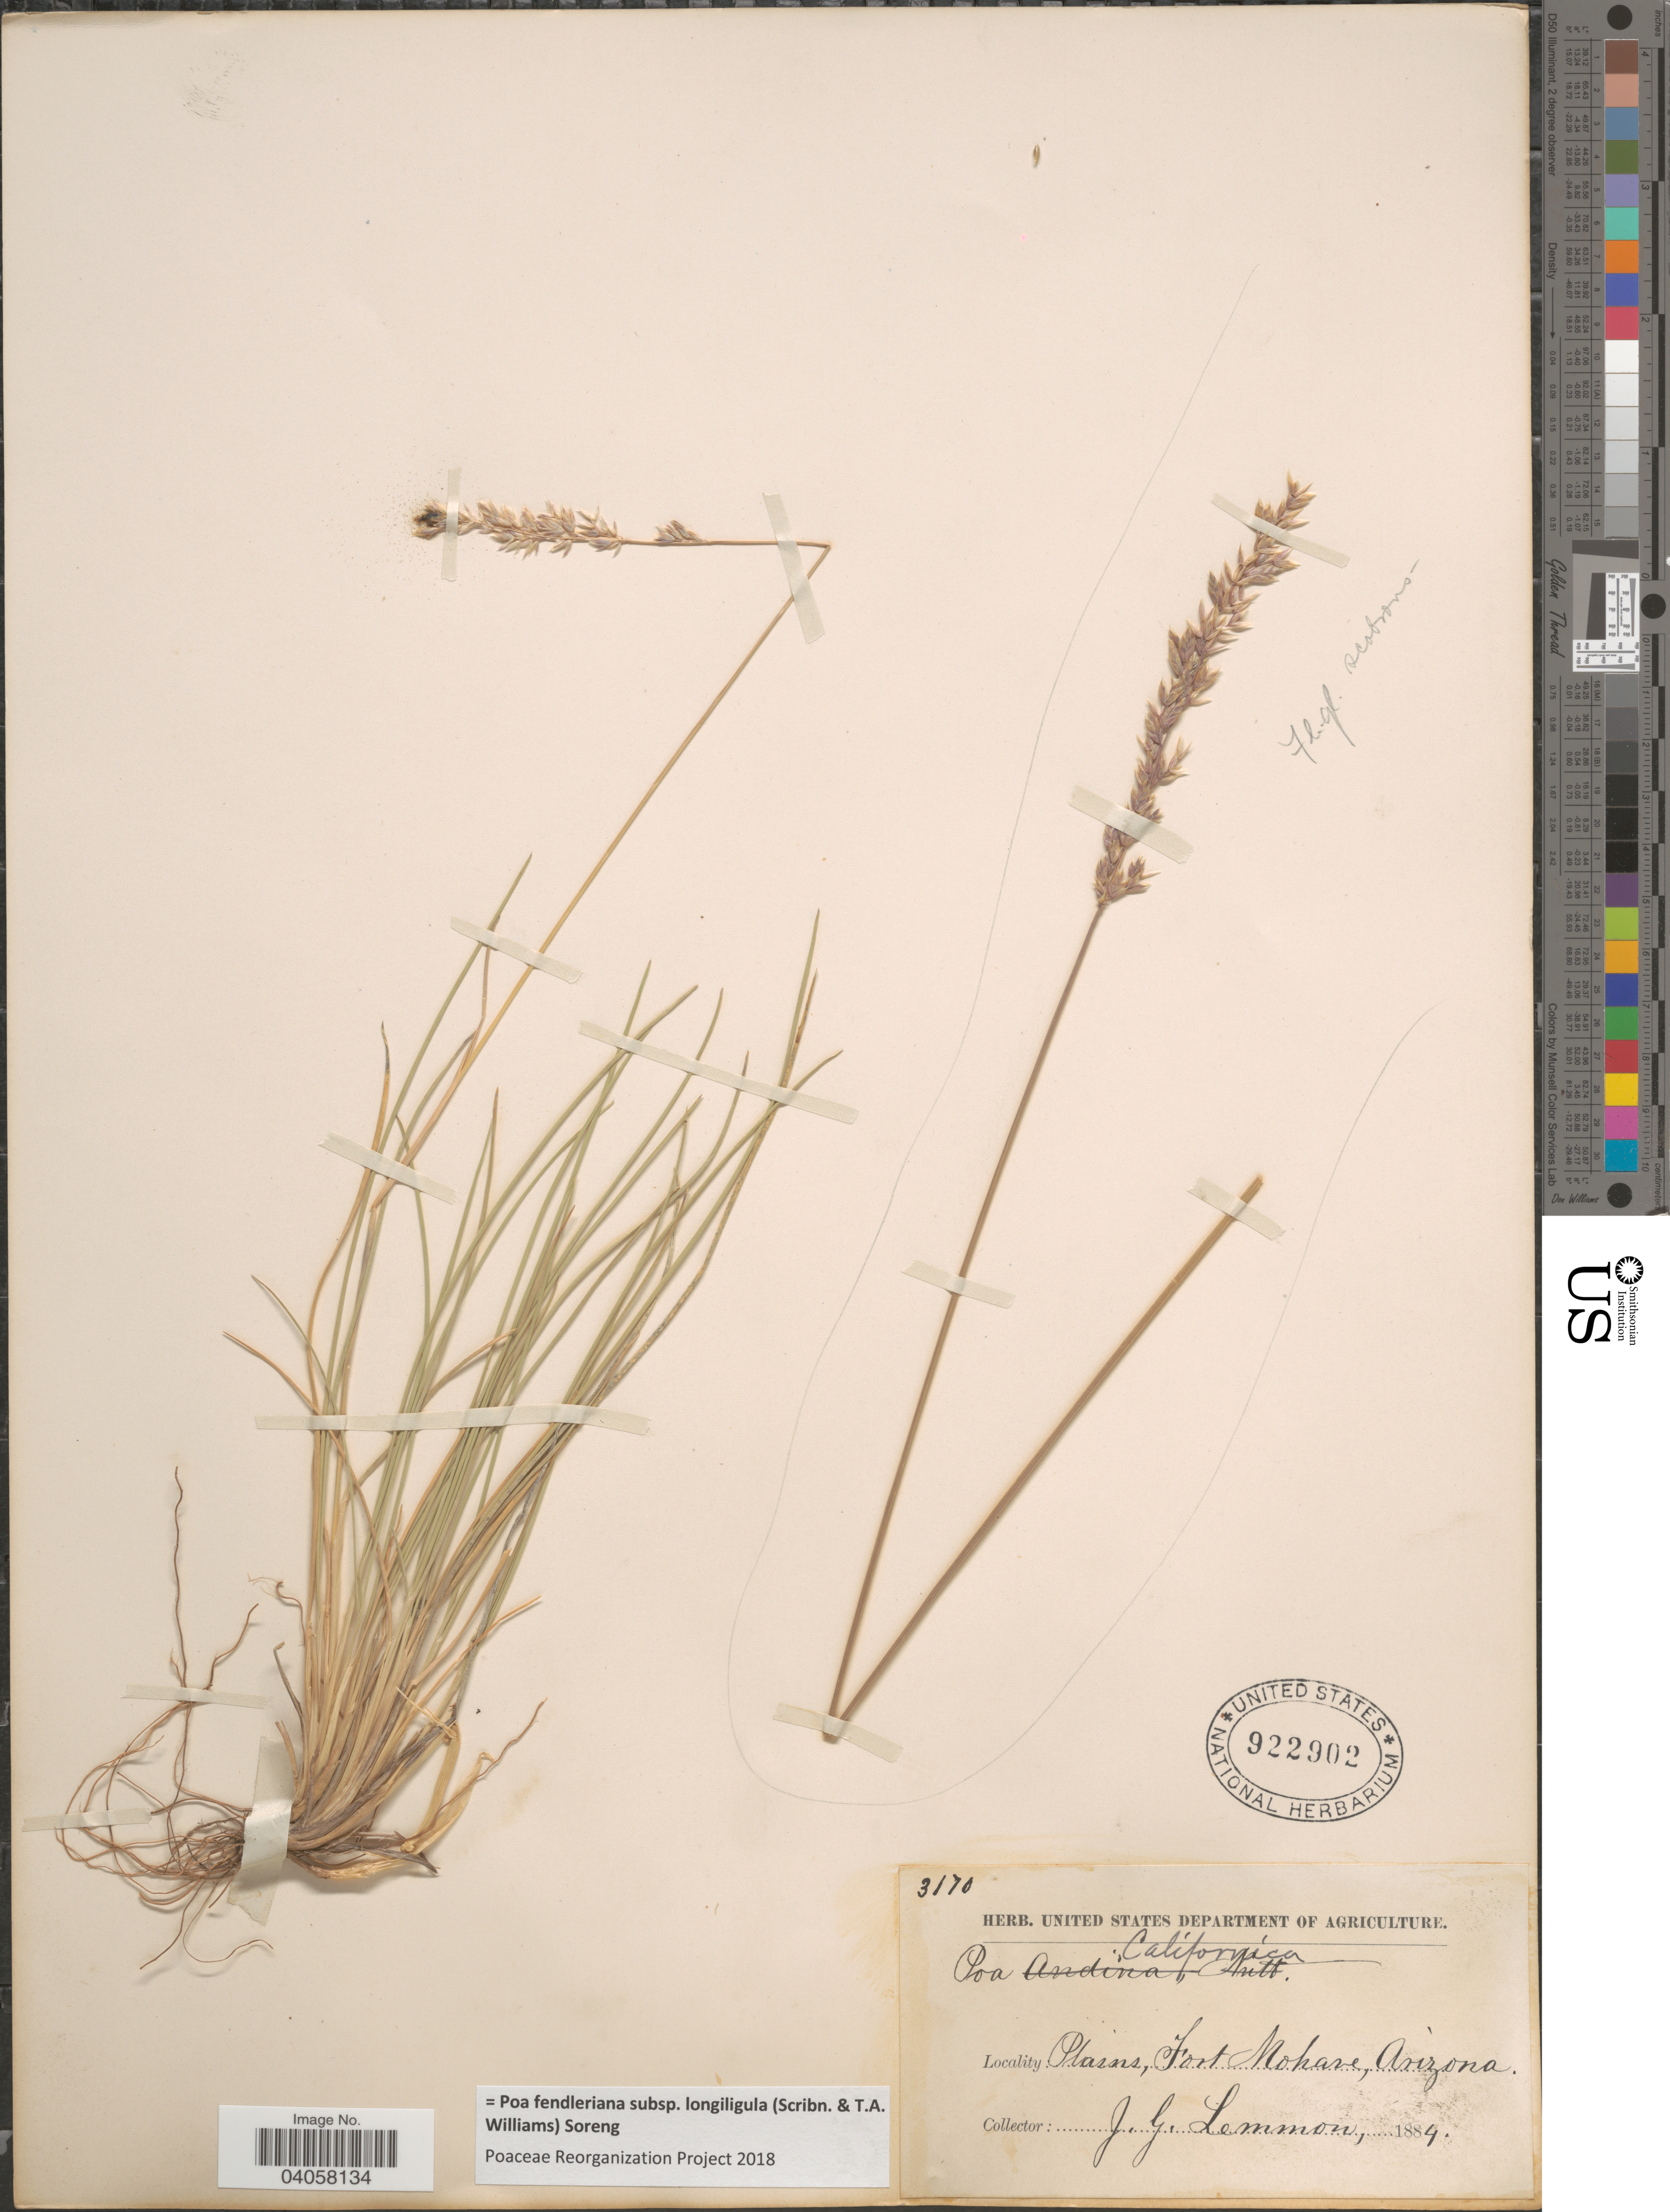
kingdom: Plantae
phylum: Tracheophyta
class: Liliopsida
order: Poales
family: Poaceae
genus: Poa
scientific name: Poa fendleriana subsp. longiligula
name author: (Scribn. & T.A. Williams) Soreng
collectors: J. Lemmon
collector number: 3170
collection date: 1884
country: United States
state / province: Arizona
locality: Plains, Fort Mohave.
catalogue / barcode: US 922902